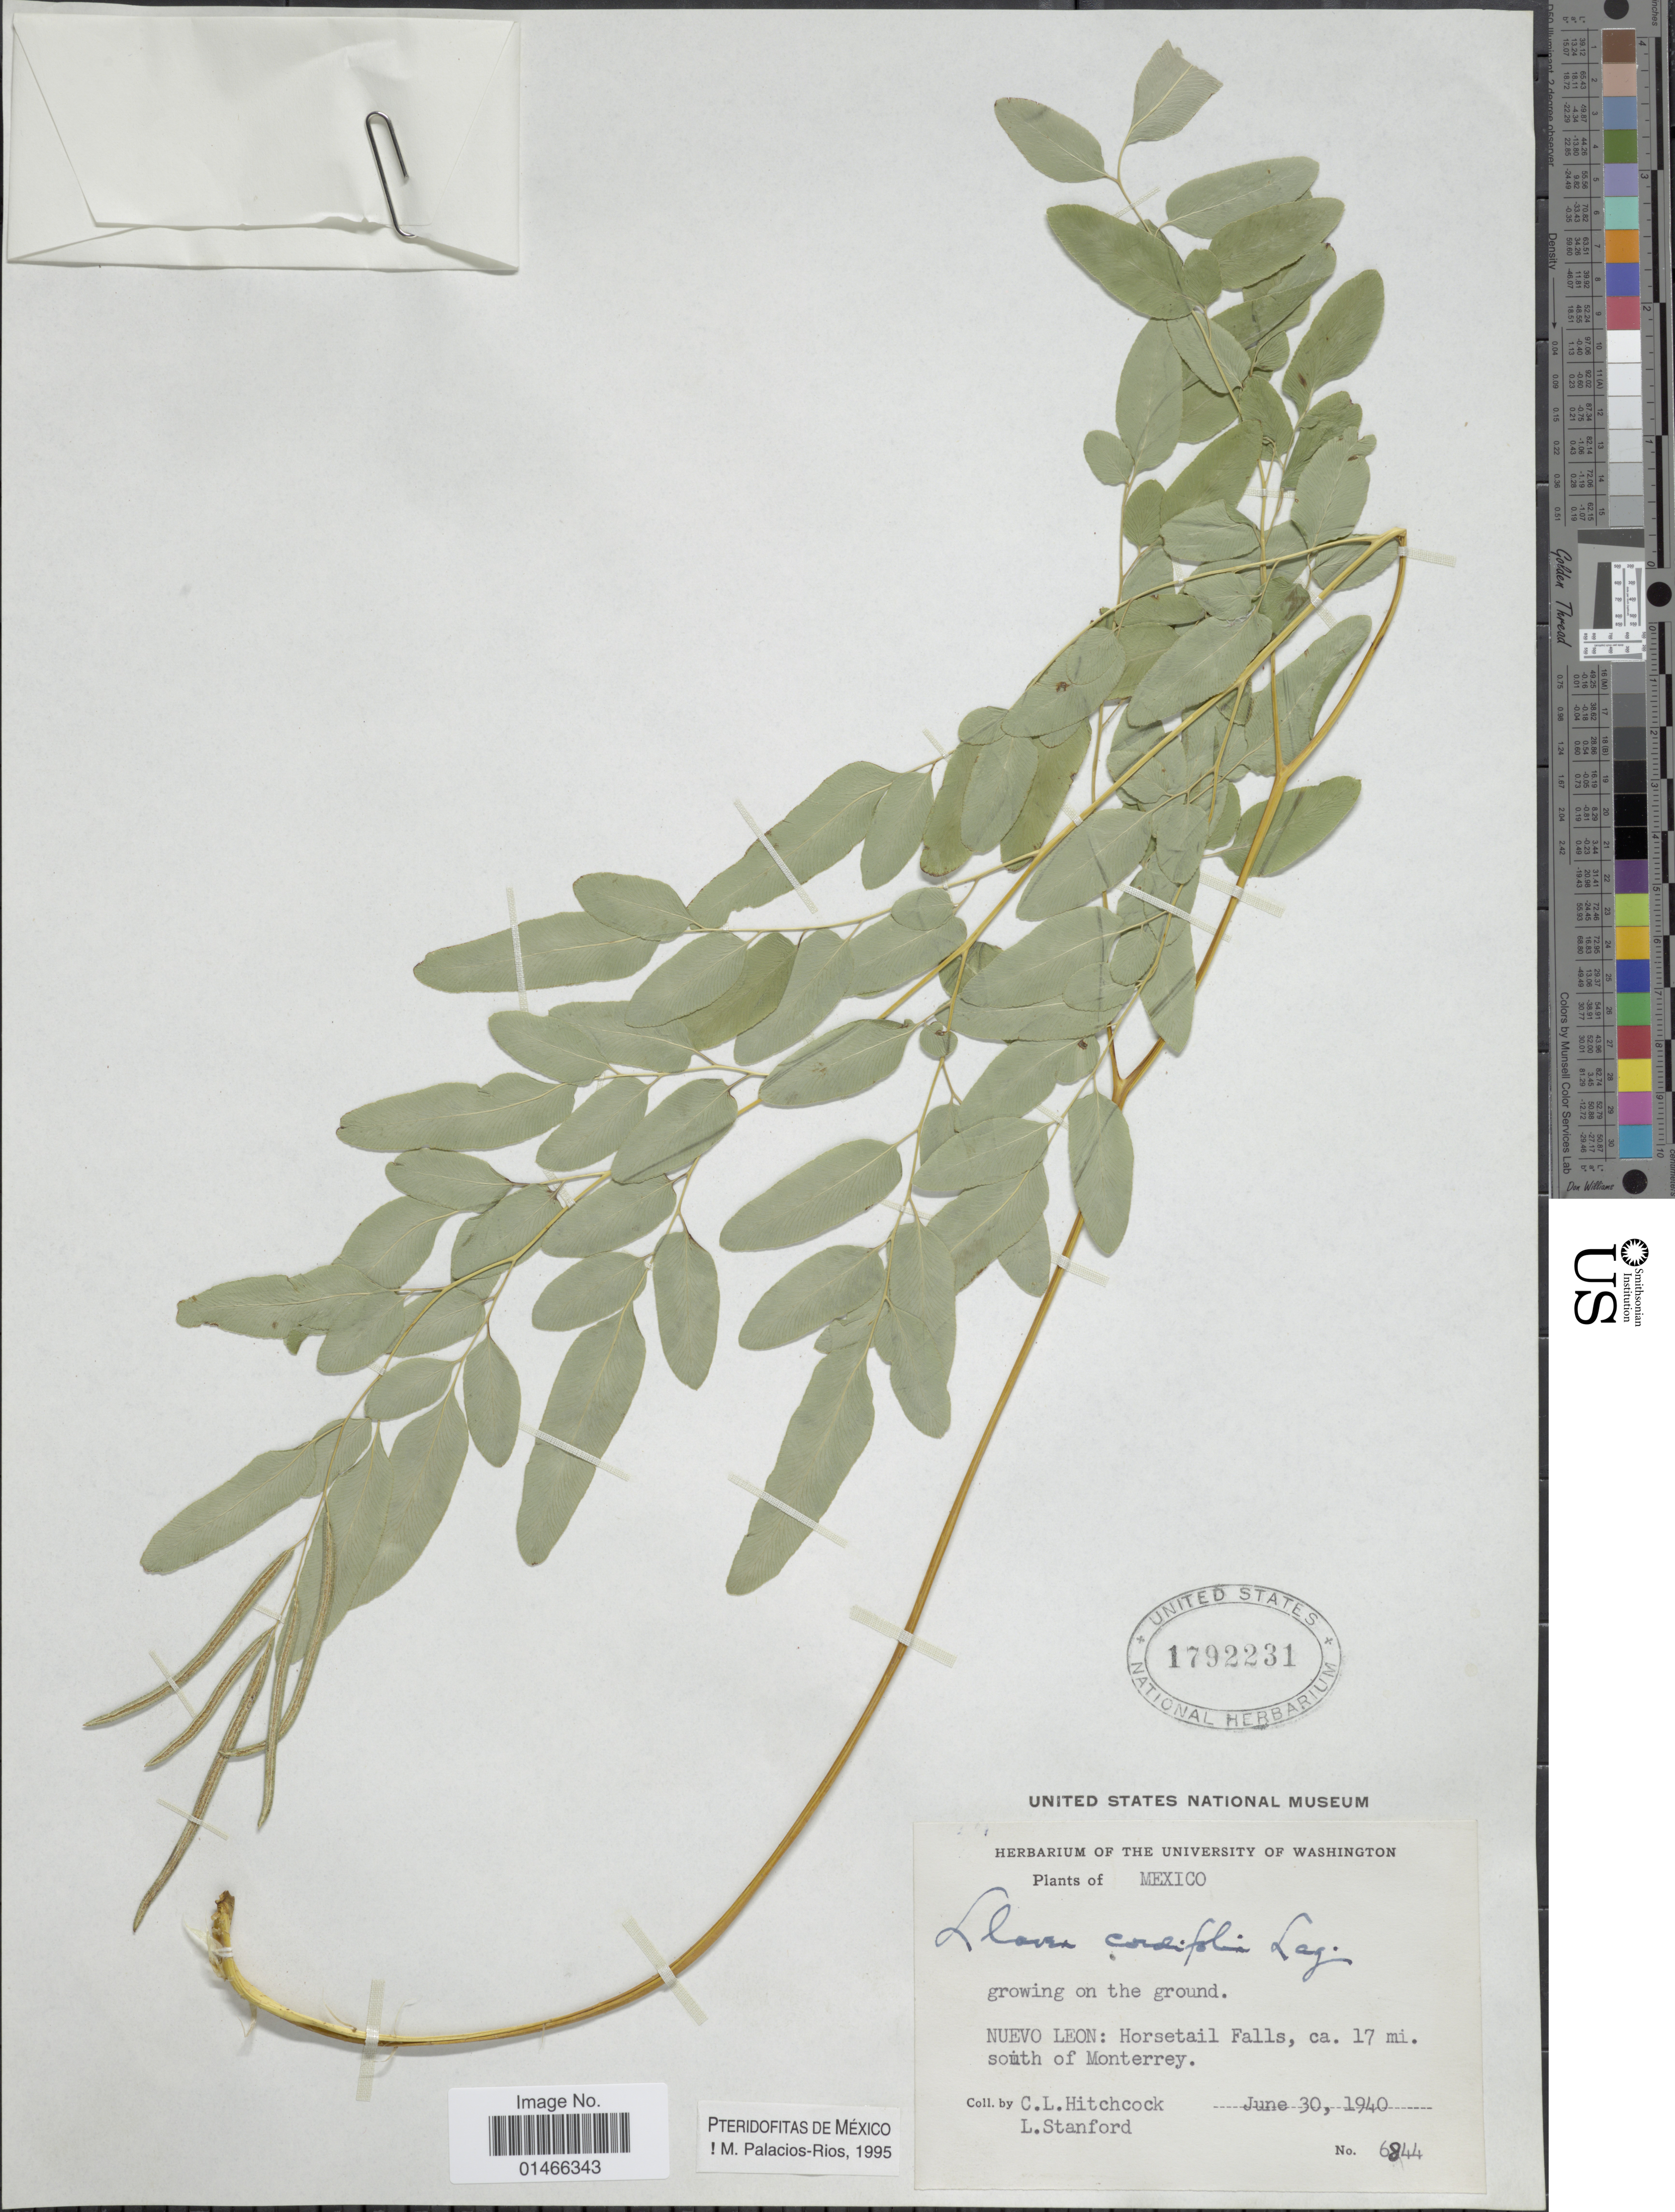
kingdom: Plantae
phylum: Tracheophyta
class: Polypodiopsida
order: Polypodiales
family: Pteridaceae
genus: Llavea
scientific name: Llavea cordifolia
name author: Lag.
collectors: C. L. Hitchcock & L. R. Stanford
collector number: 6844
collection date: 1940-06-30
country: Mexico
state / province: Nuevo León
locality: Horsetail Falls, ca. 17 mi. south of Monterrey.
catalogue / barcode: US 1792231